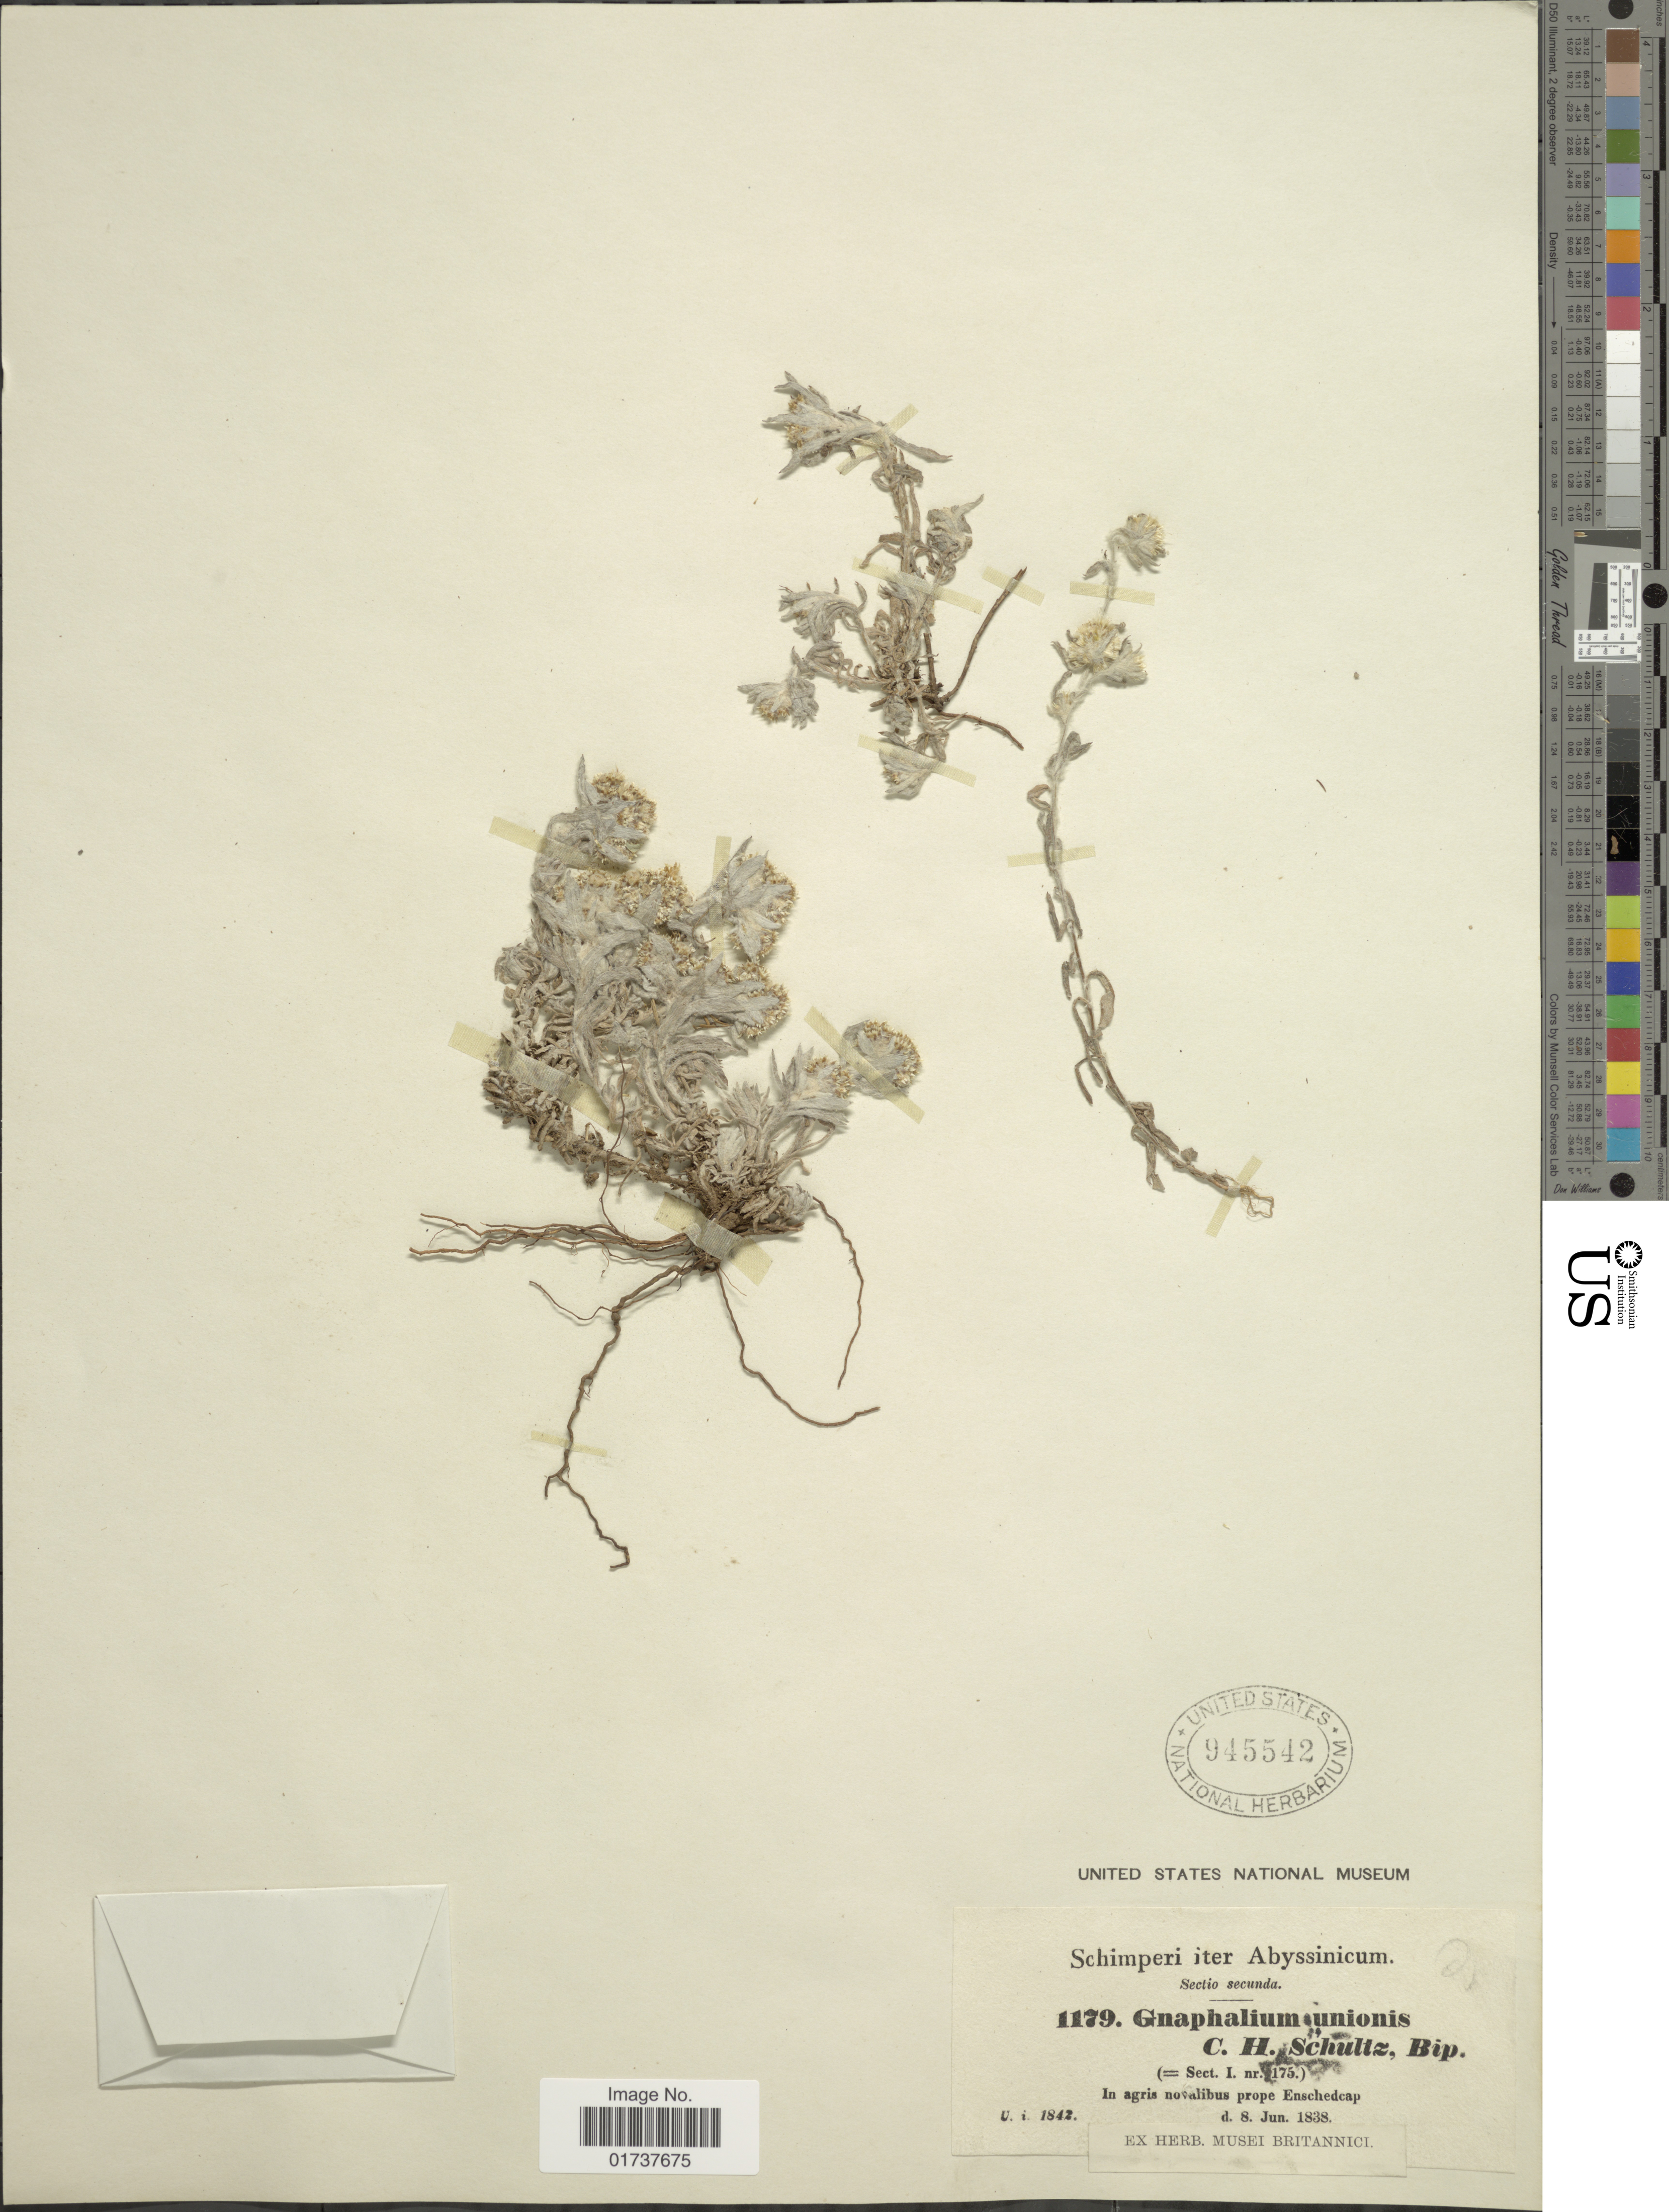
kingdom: Plantae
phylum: Tracheophyta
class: Magnoliopsida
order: Asterales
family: Asteraceae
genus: Gnaphalium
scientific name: Gnaphalium unionis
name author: Sch. Bip. ex Oliv. & Hiern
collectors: -. Schimper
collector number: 1179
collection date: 1838-06-08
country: Eritrea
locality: Abyssini, In agris novalibus prope Enschedcap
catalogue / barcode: US 945542